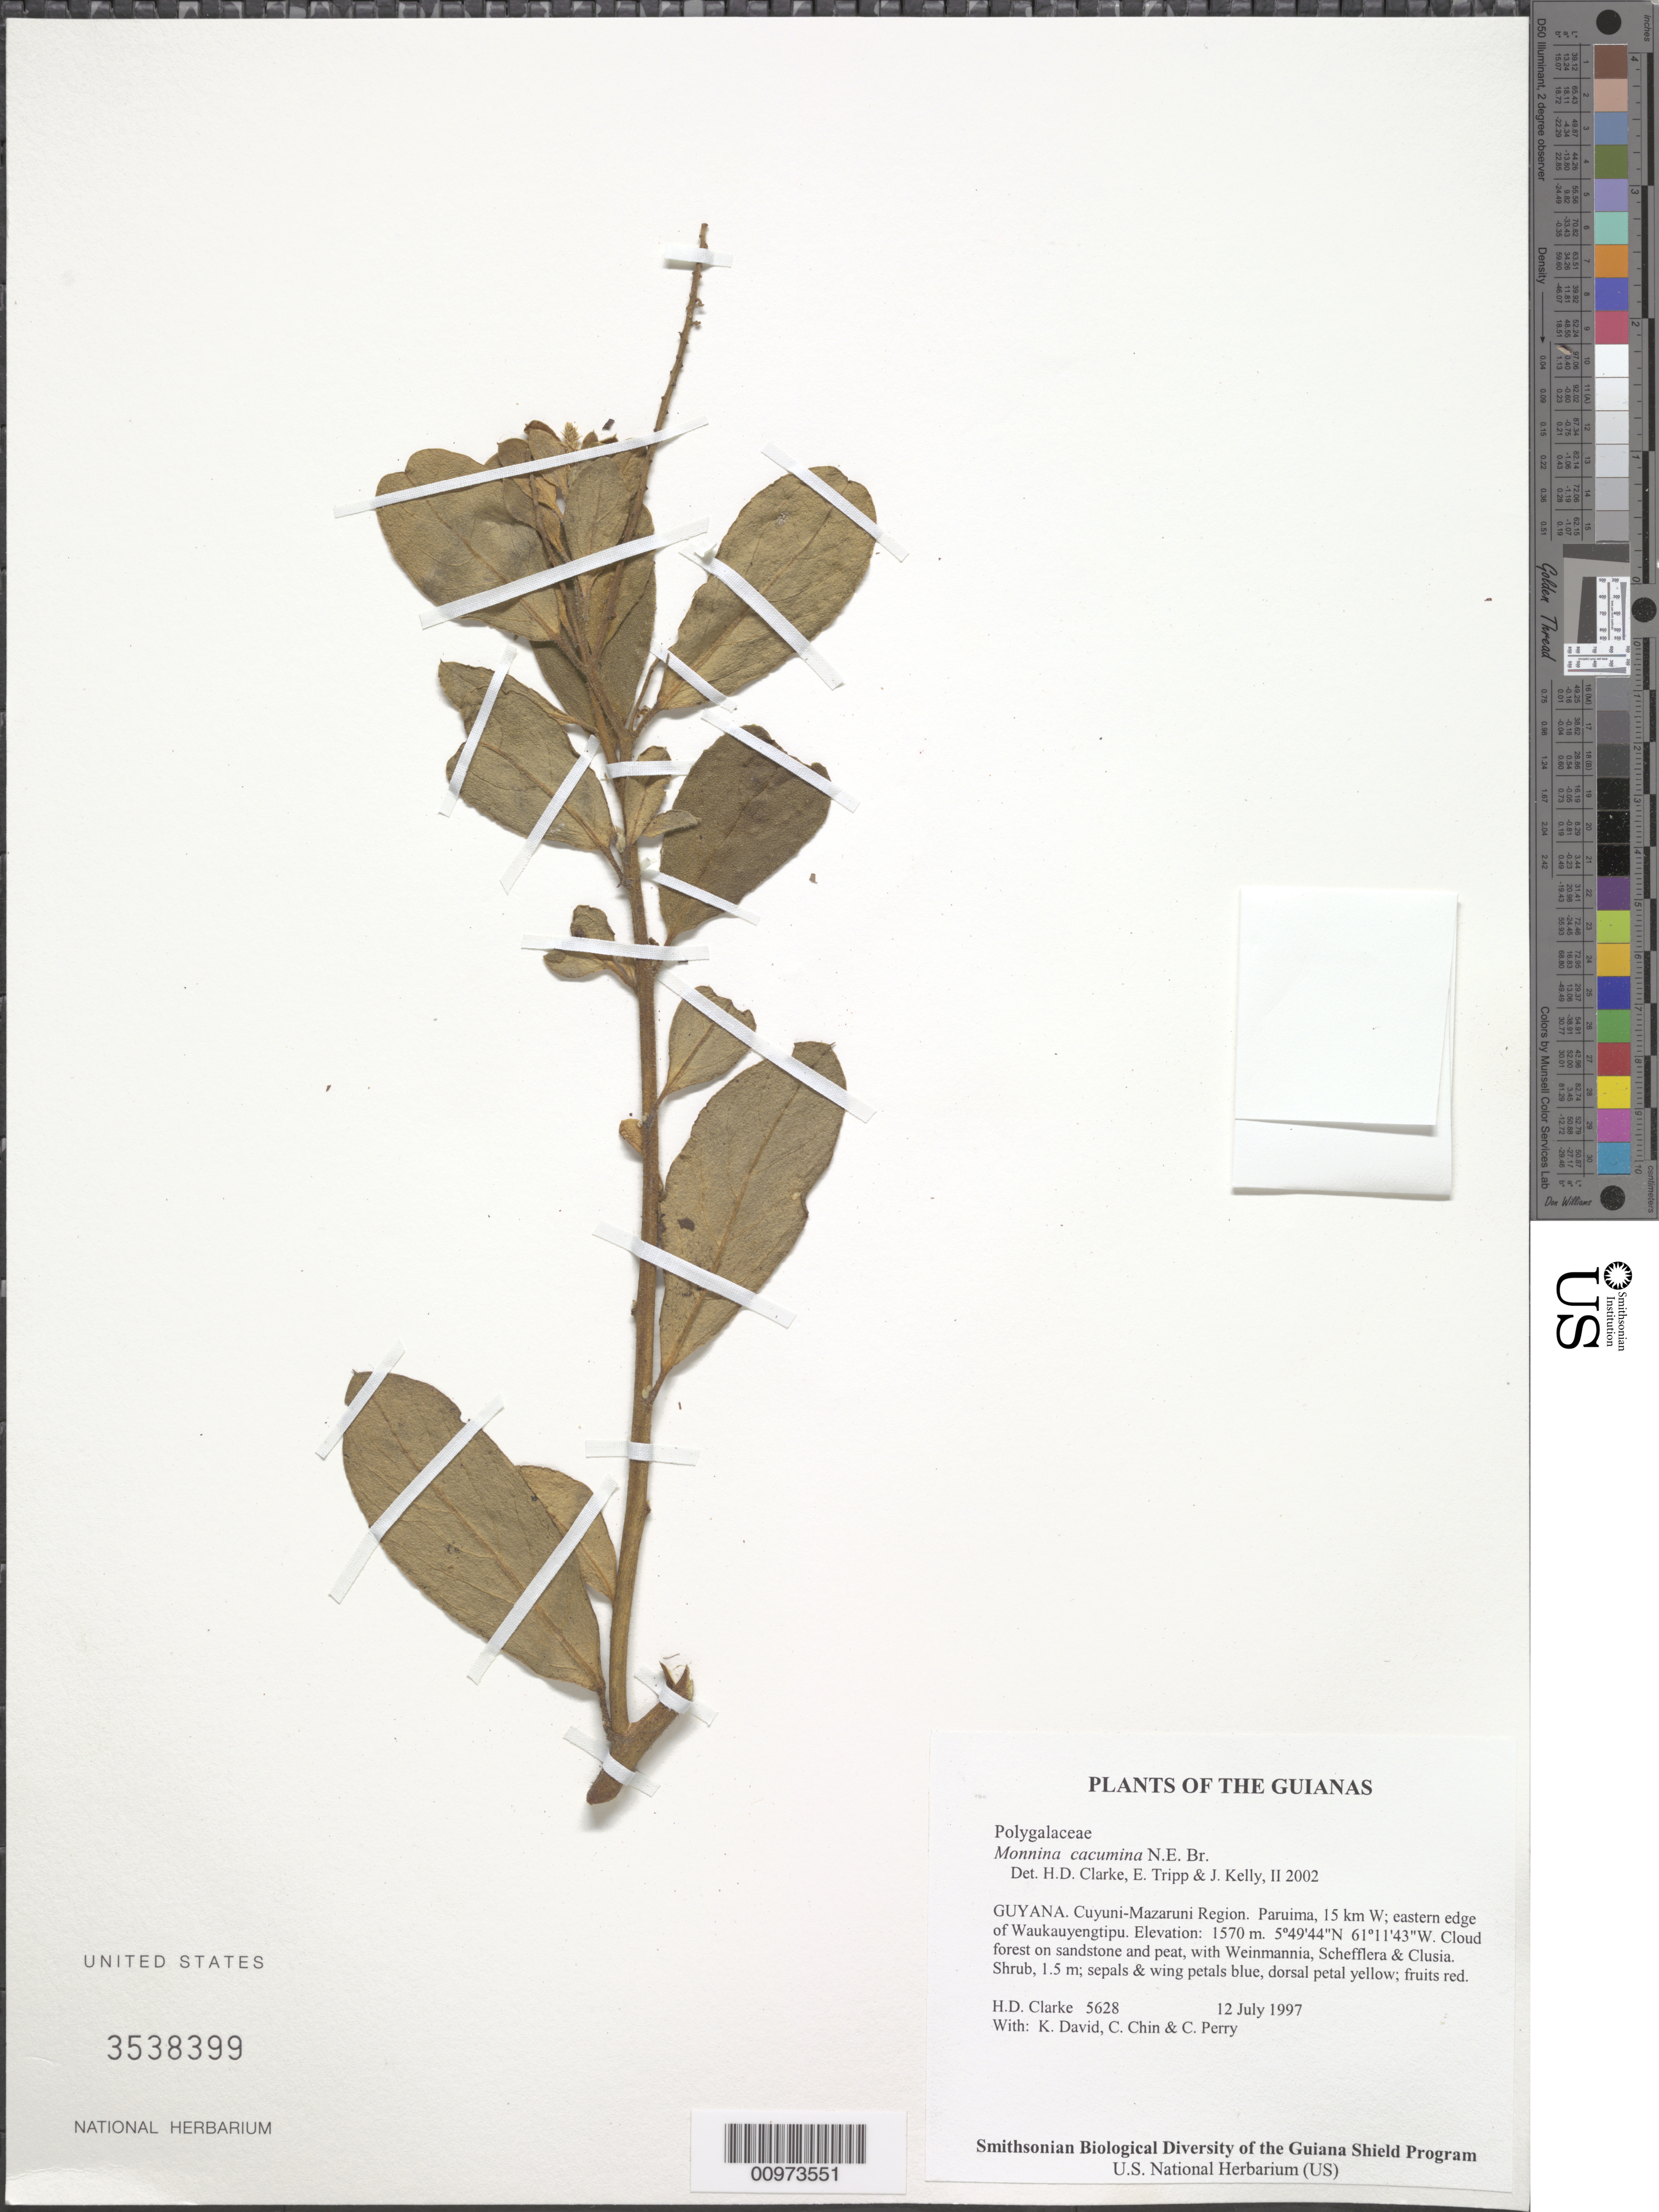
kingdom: Plantae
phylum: Tracheophyta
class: Magnoliopsida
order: Fabales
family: Polygalaceae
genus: Monnina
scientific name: Monnina cacumina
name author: N.E. Br.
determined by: Kelly, J.; Clarke, H. D.; Tripp, E. A.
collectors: H. D. Clarke, K. David, C. Chin & C. Perry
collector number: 5628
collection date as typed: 12 July 1997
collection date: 1997-07-12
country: Guyana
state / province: Cuyuni-Mazaruni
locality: Paruima, 15 km W; eastern edge of Waukauyengtipu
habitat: Cloud forest on sandstone and peat, with Weinmannia, Schefflera & Clusia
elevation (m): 1570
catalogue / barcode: US 3538399